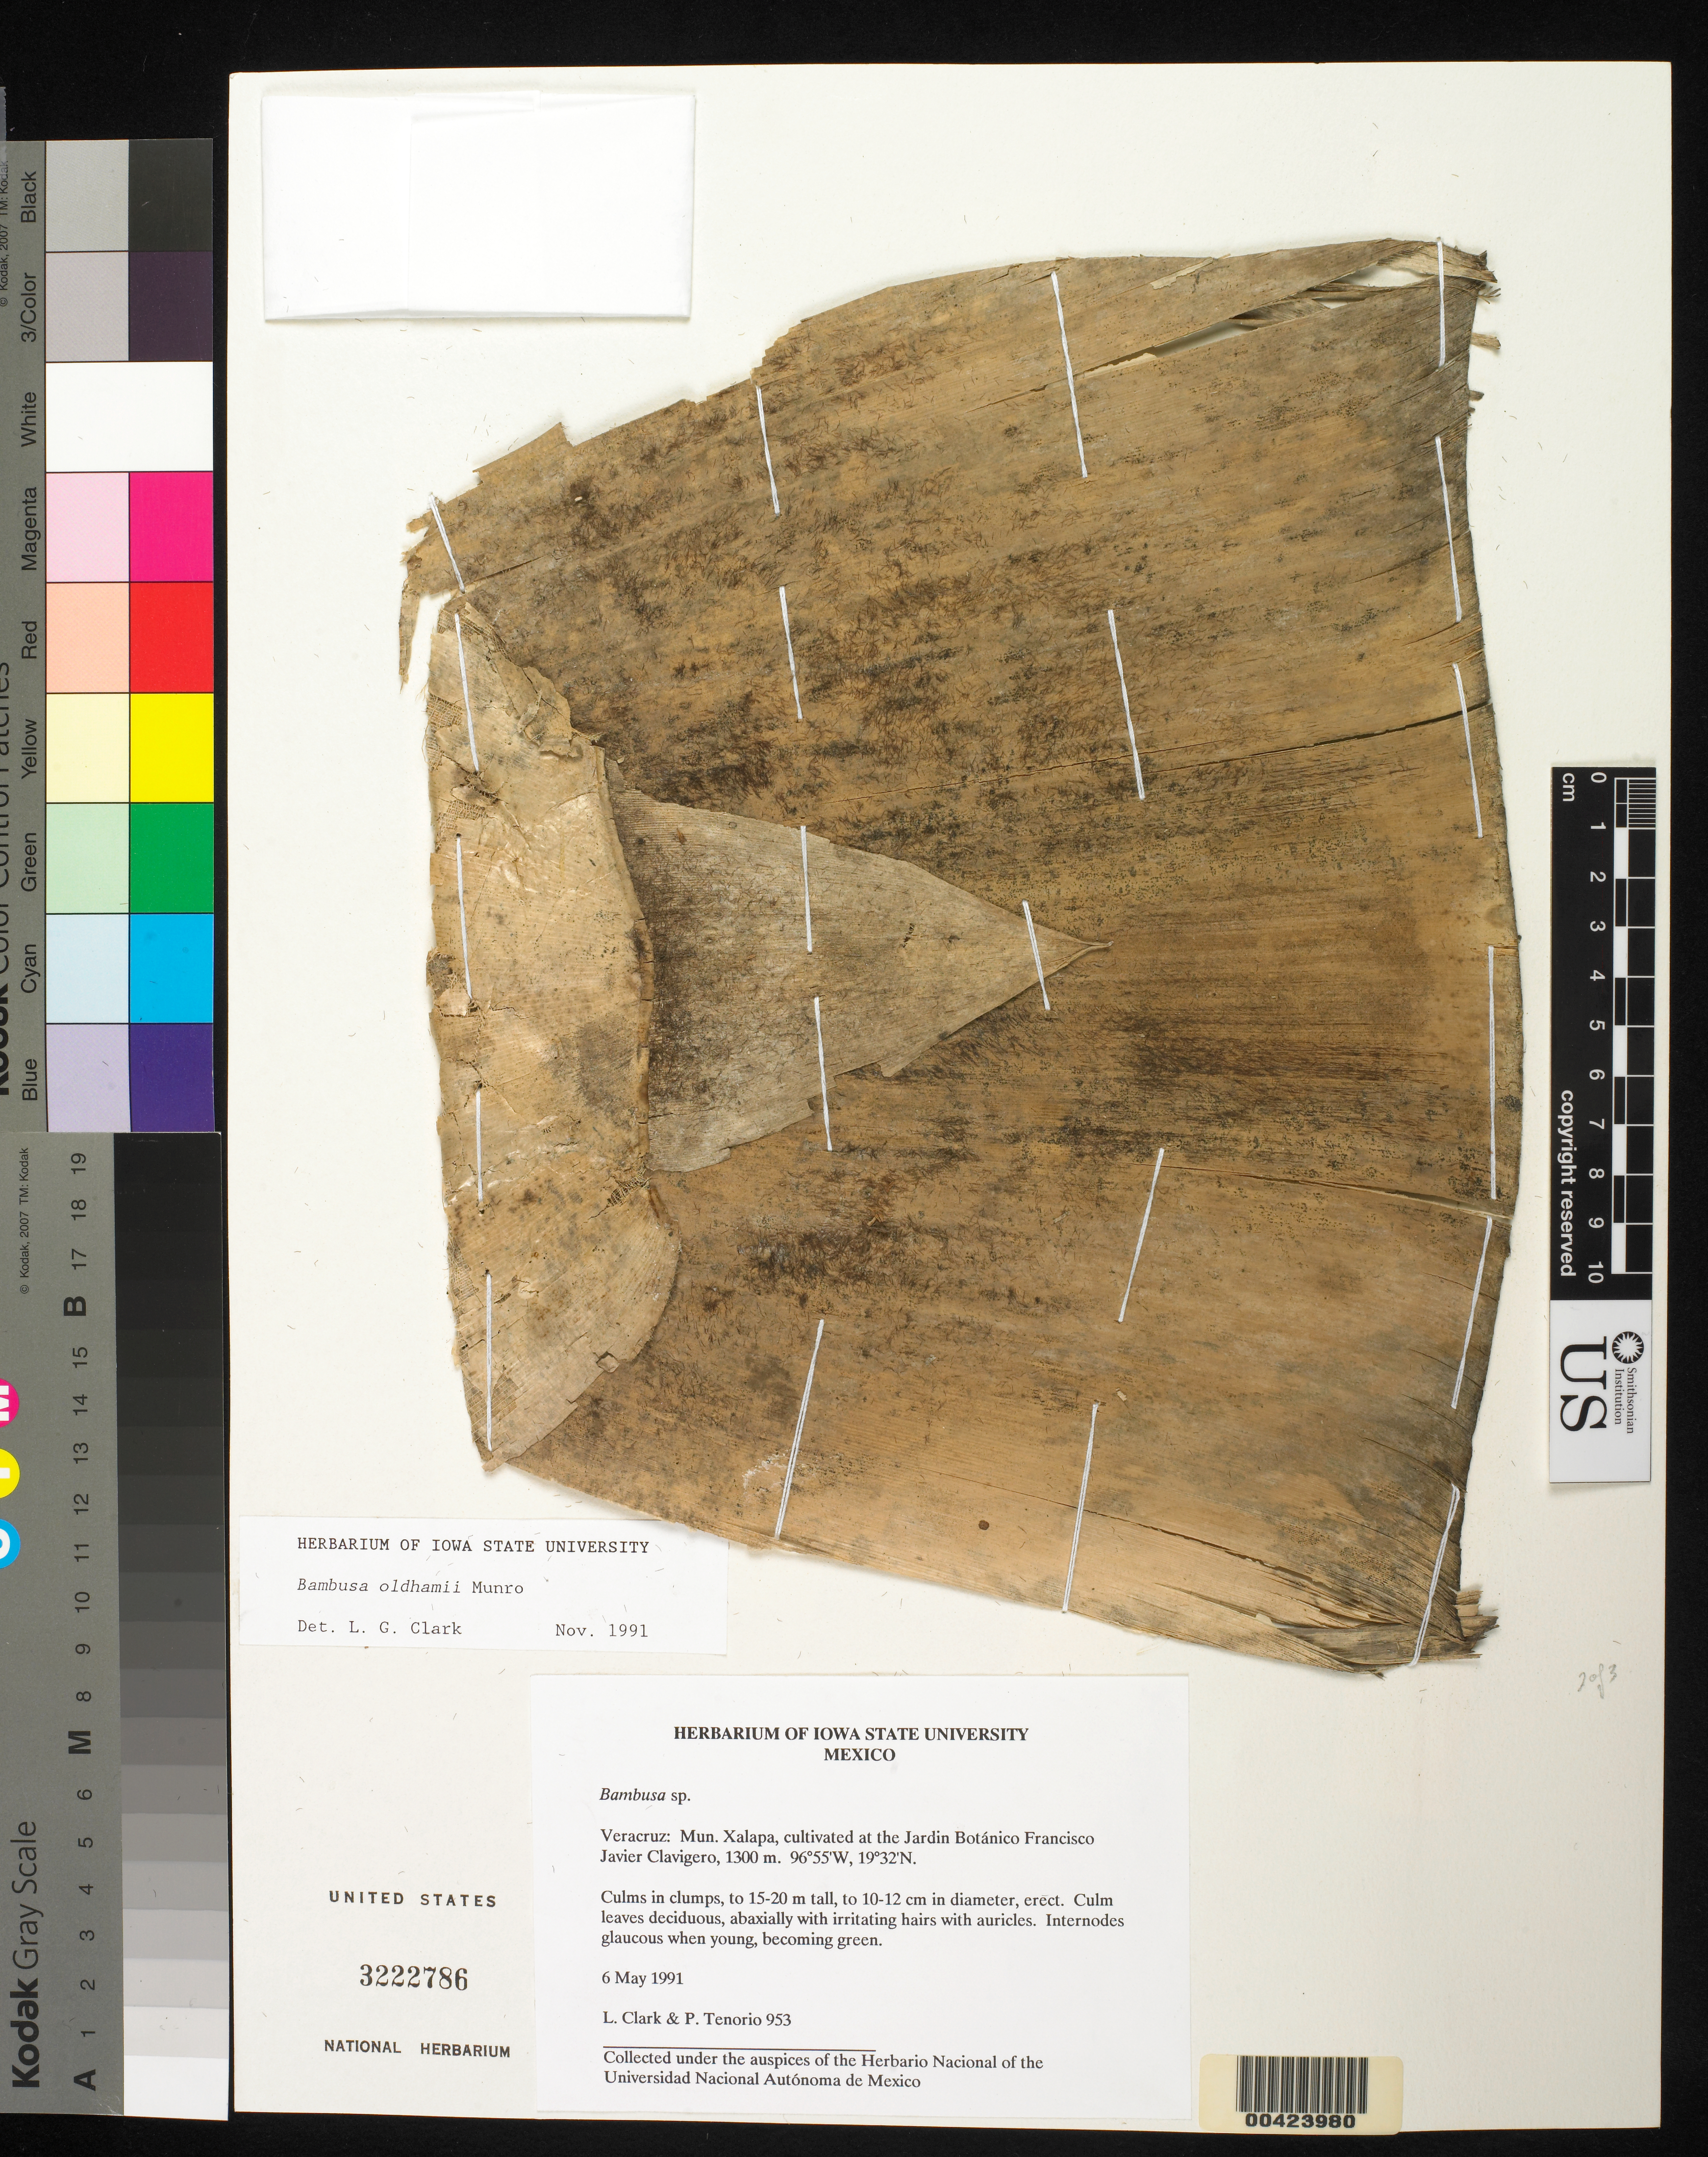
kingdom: Plantae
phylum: Tracheophyta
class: Liliopsida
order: Poales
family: Poaceae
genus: Bambusa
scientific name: Bambusa oldhamii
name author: Munro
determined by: Clark, Lynn G., (ISC), Iowa State University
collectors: L. G. Clark & P. Tenorio L.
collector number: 953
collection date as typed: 06 May 1991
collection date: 1991-05-06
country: Mexico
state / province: Veracruz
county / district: Xalapa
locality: Cult at Jardin Botanico Francisco Javier Clavigero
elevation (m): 1300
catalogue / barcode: US 3222786